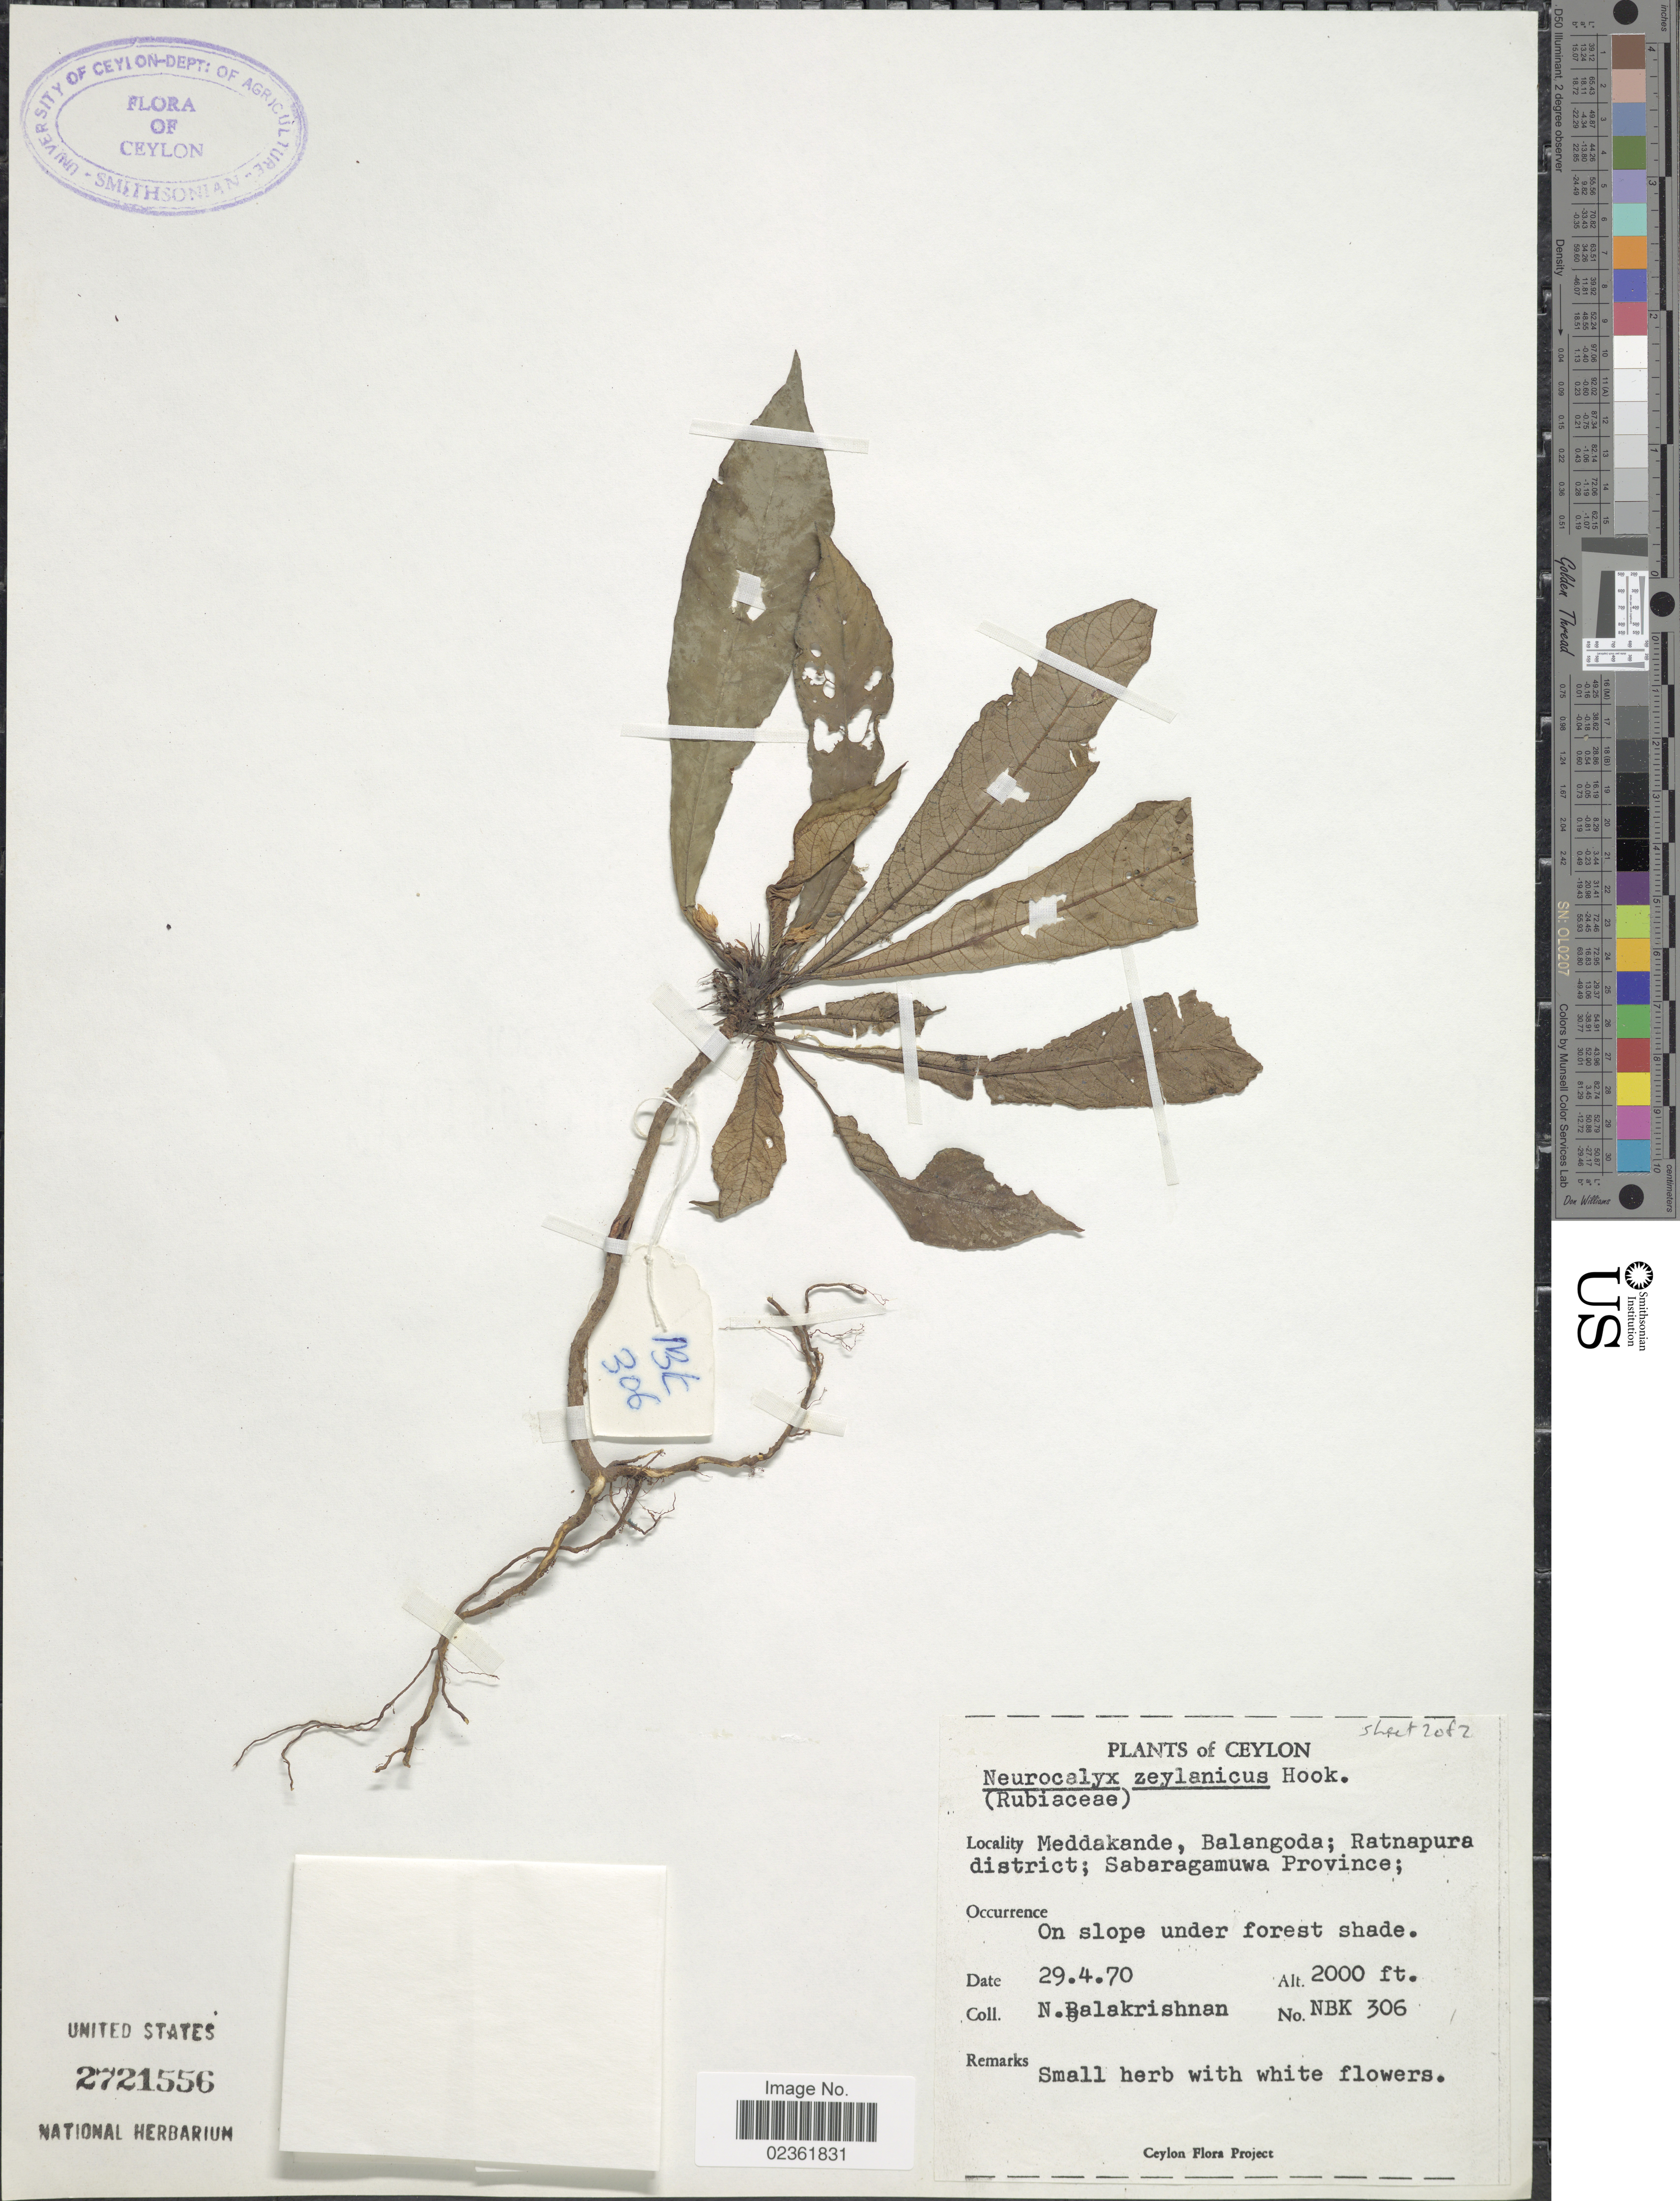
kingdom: Plantae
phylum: Tracheophyta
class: Magnoliopsida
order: Gentianales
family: Rubiaceae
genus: Neurocalyx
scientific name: Neurocalyx zeylanicus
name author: Hook.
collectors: N. Balakrishnan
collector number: NBK 306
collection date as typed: Transcribed d/m/y: 29/4/70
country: Sri Lanka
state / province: Sabaragamuwa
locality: Ceylon, Meddakande, Balangoda; Ratnapura district, on slope.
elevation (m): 610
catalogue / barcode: US 2721556